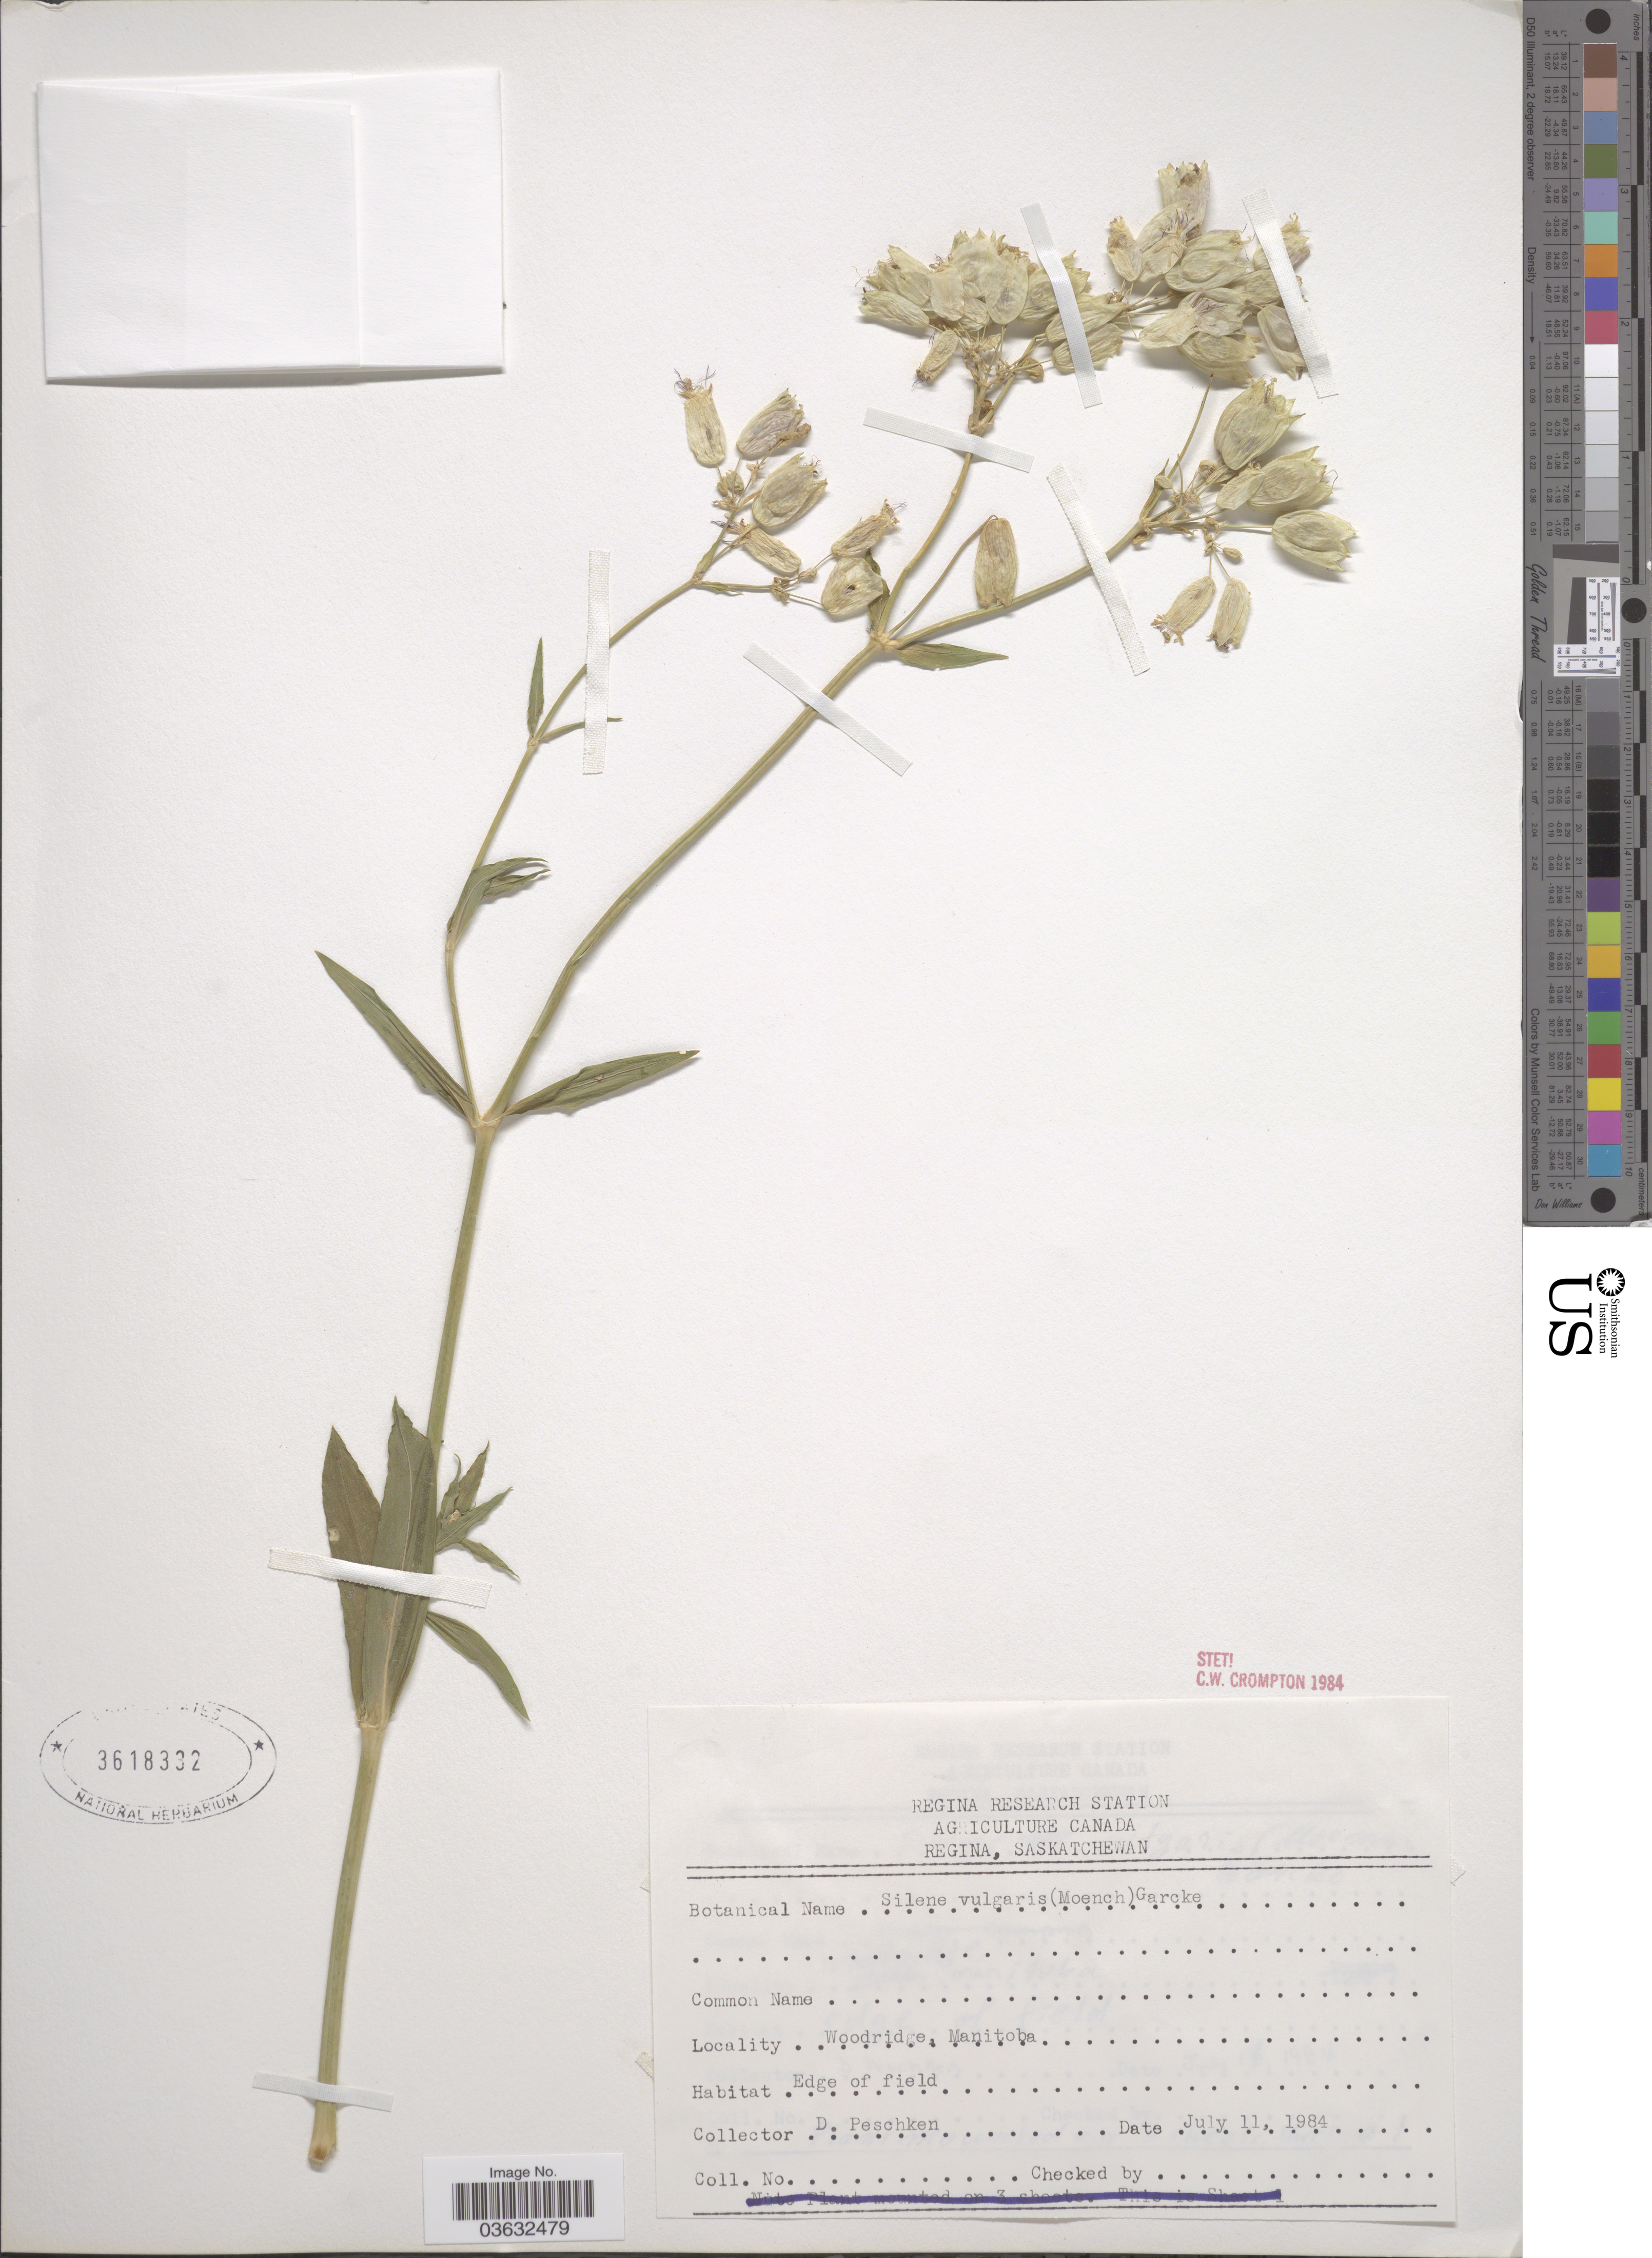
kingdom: Plantae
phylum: Tracheophyta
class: Magnoliopsida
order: Caryophyllales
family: Caryophyllaceae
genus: Silene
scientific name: Silene vulgaris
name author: (Moench) Garcke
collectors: D. Peschken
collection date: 1984-07-11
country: Canada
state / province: Manitoba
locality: Woodridge.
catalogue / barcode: US 3618332